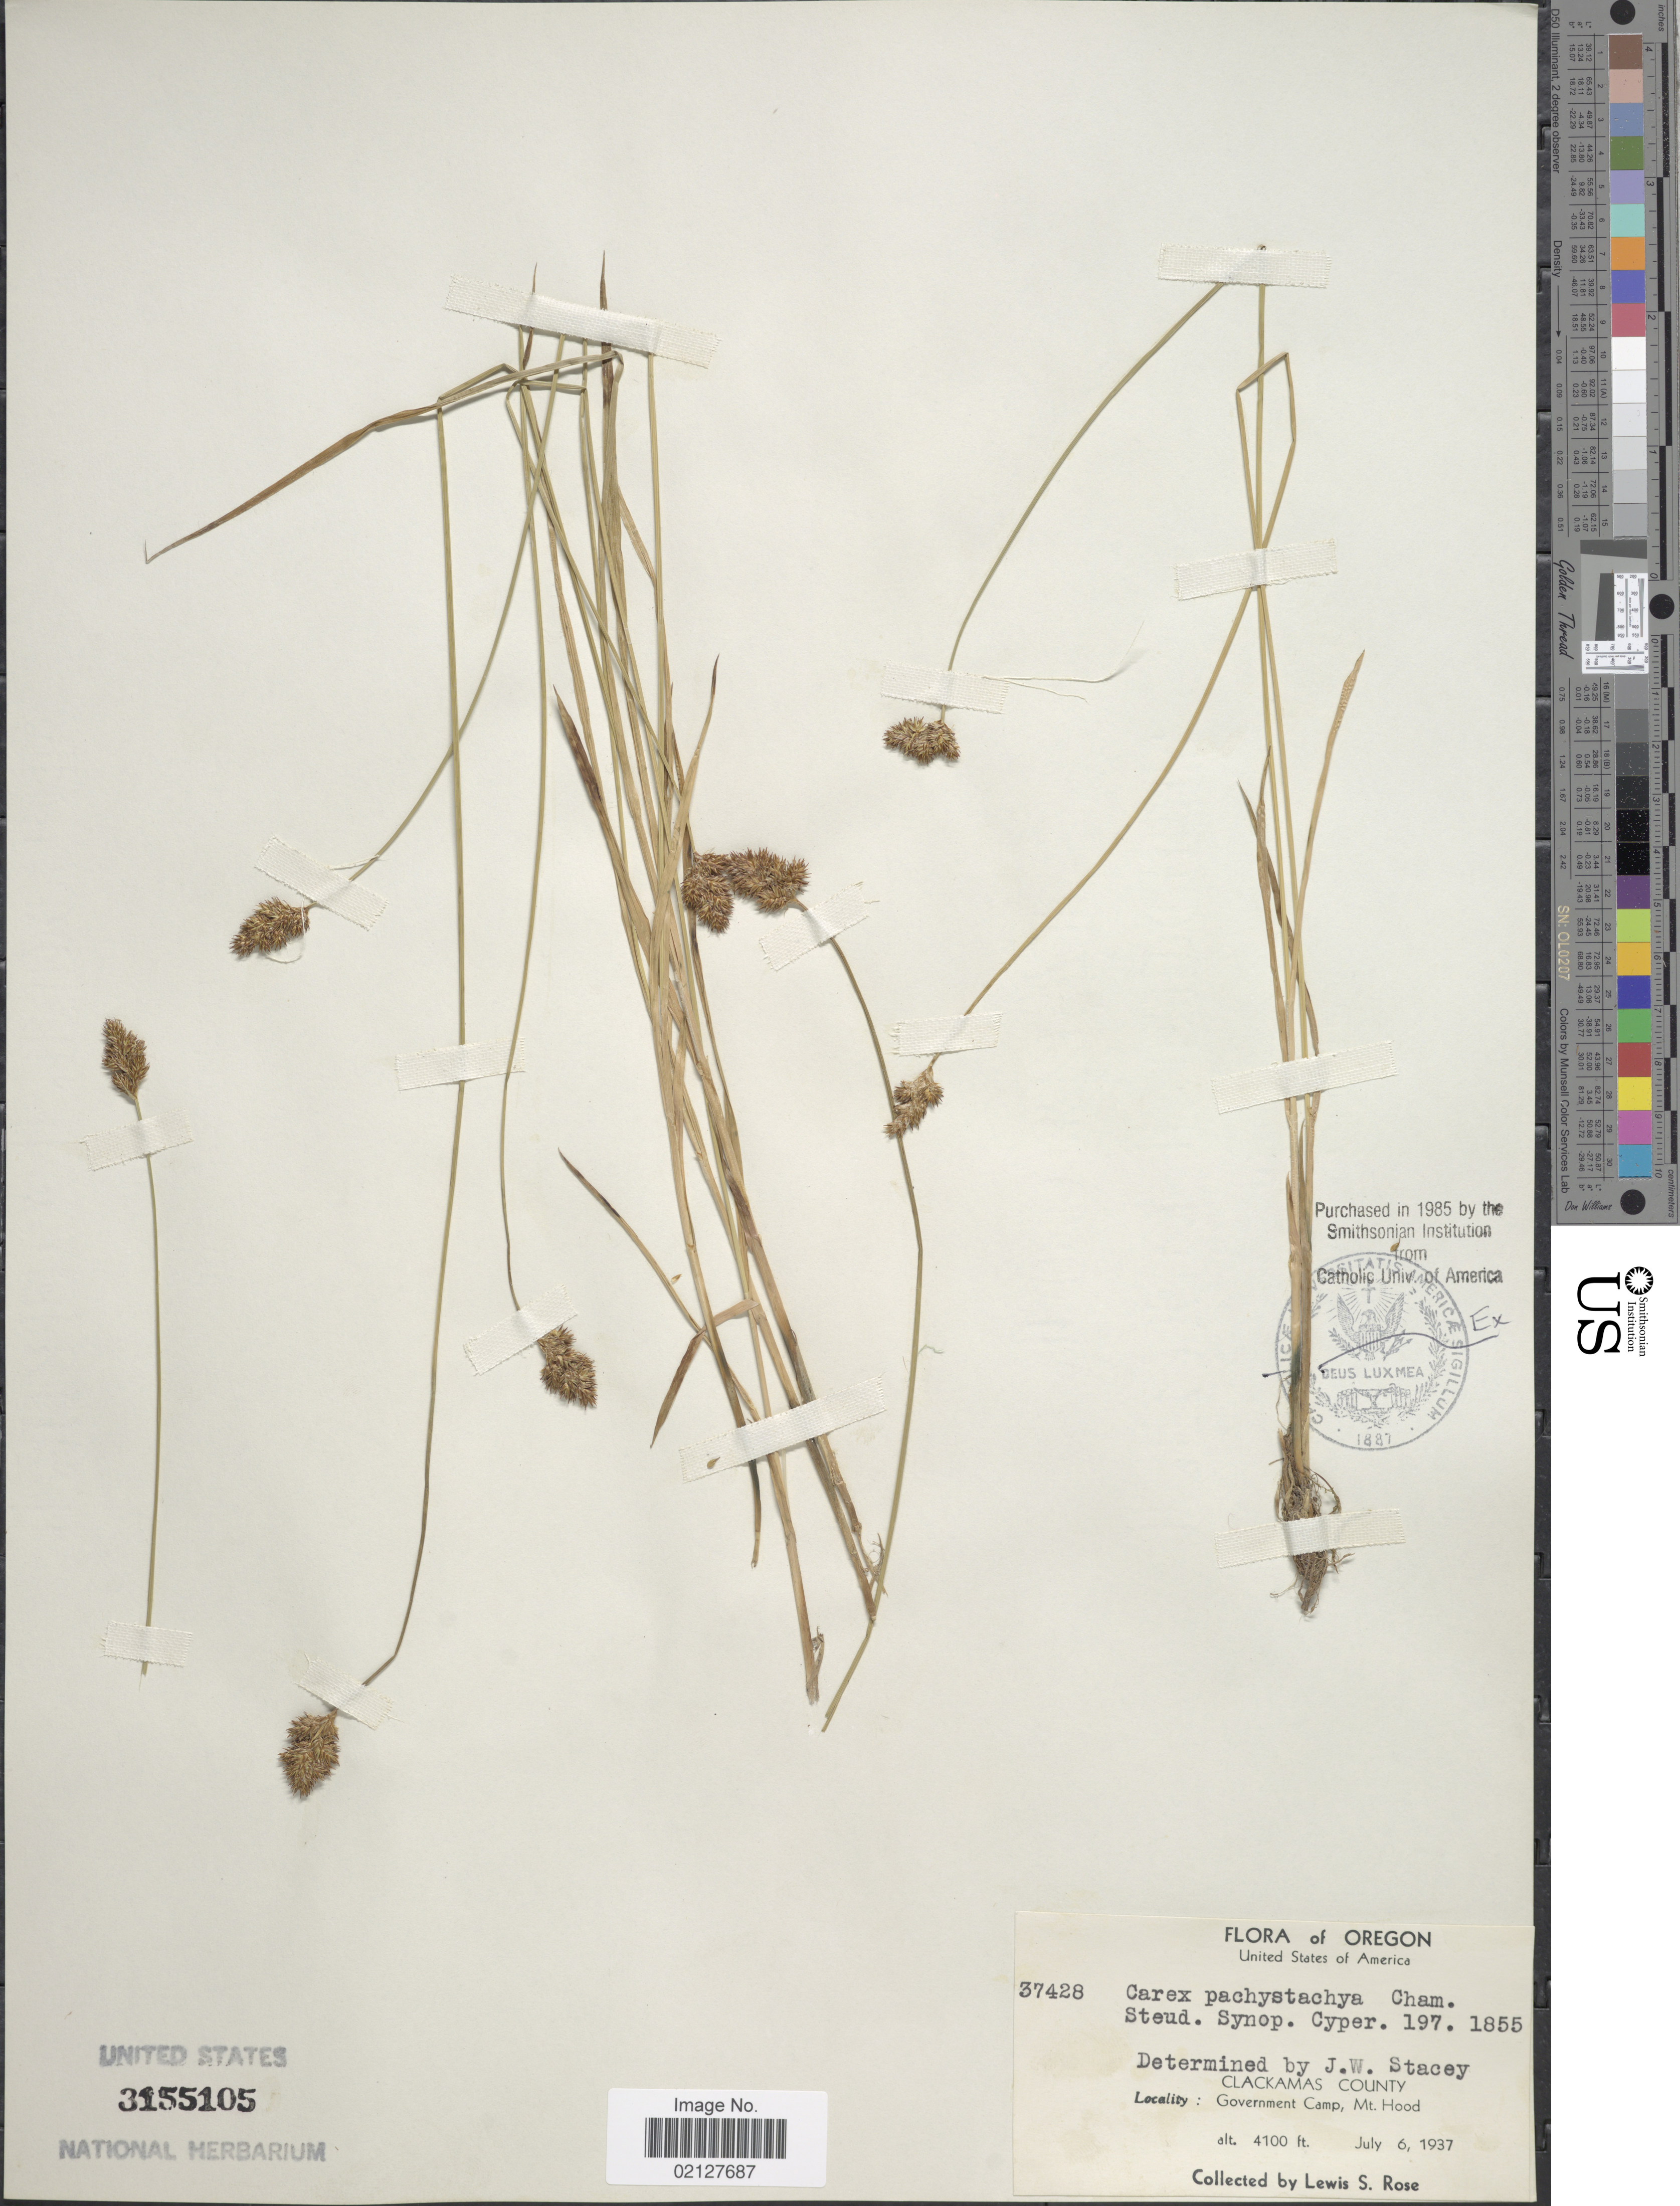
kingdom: Plantae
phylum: Tracheophyta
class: Liliopsida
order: Poales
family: Cyperaceae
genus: Carex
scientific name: Carex pachystachya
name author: Cham. ex Steud.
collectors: L. S. Rose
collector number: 37428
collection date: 1937-07-06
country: United States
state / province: Oregon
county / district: Clackamas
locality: Government Camp, Mt. Hood. Clackamas County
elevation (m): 1250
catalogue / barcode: US 3155105